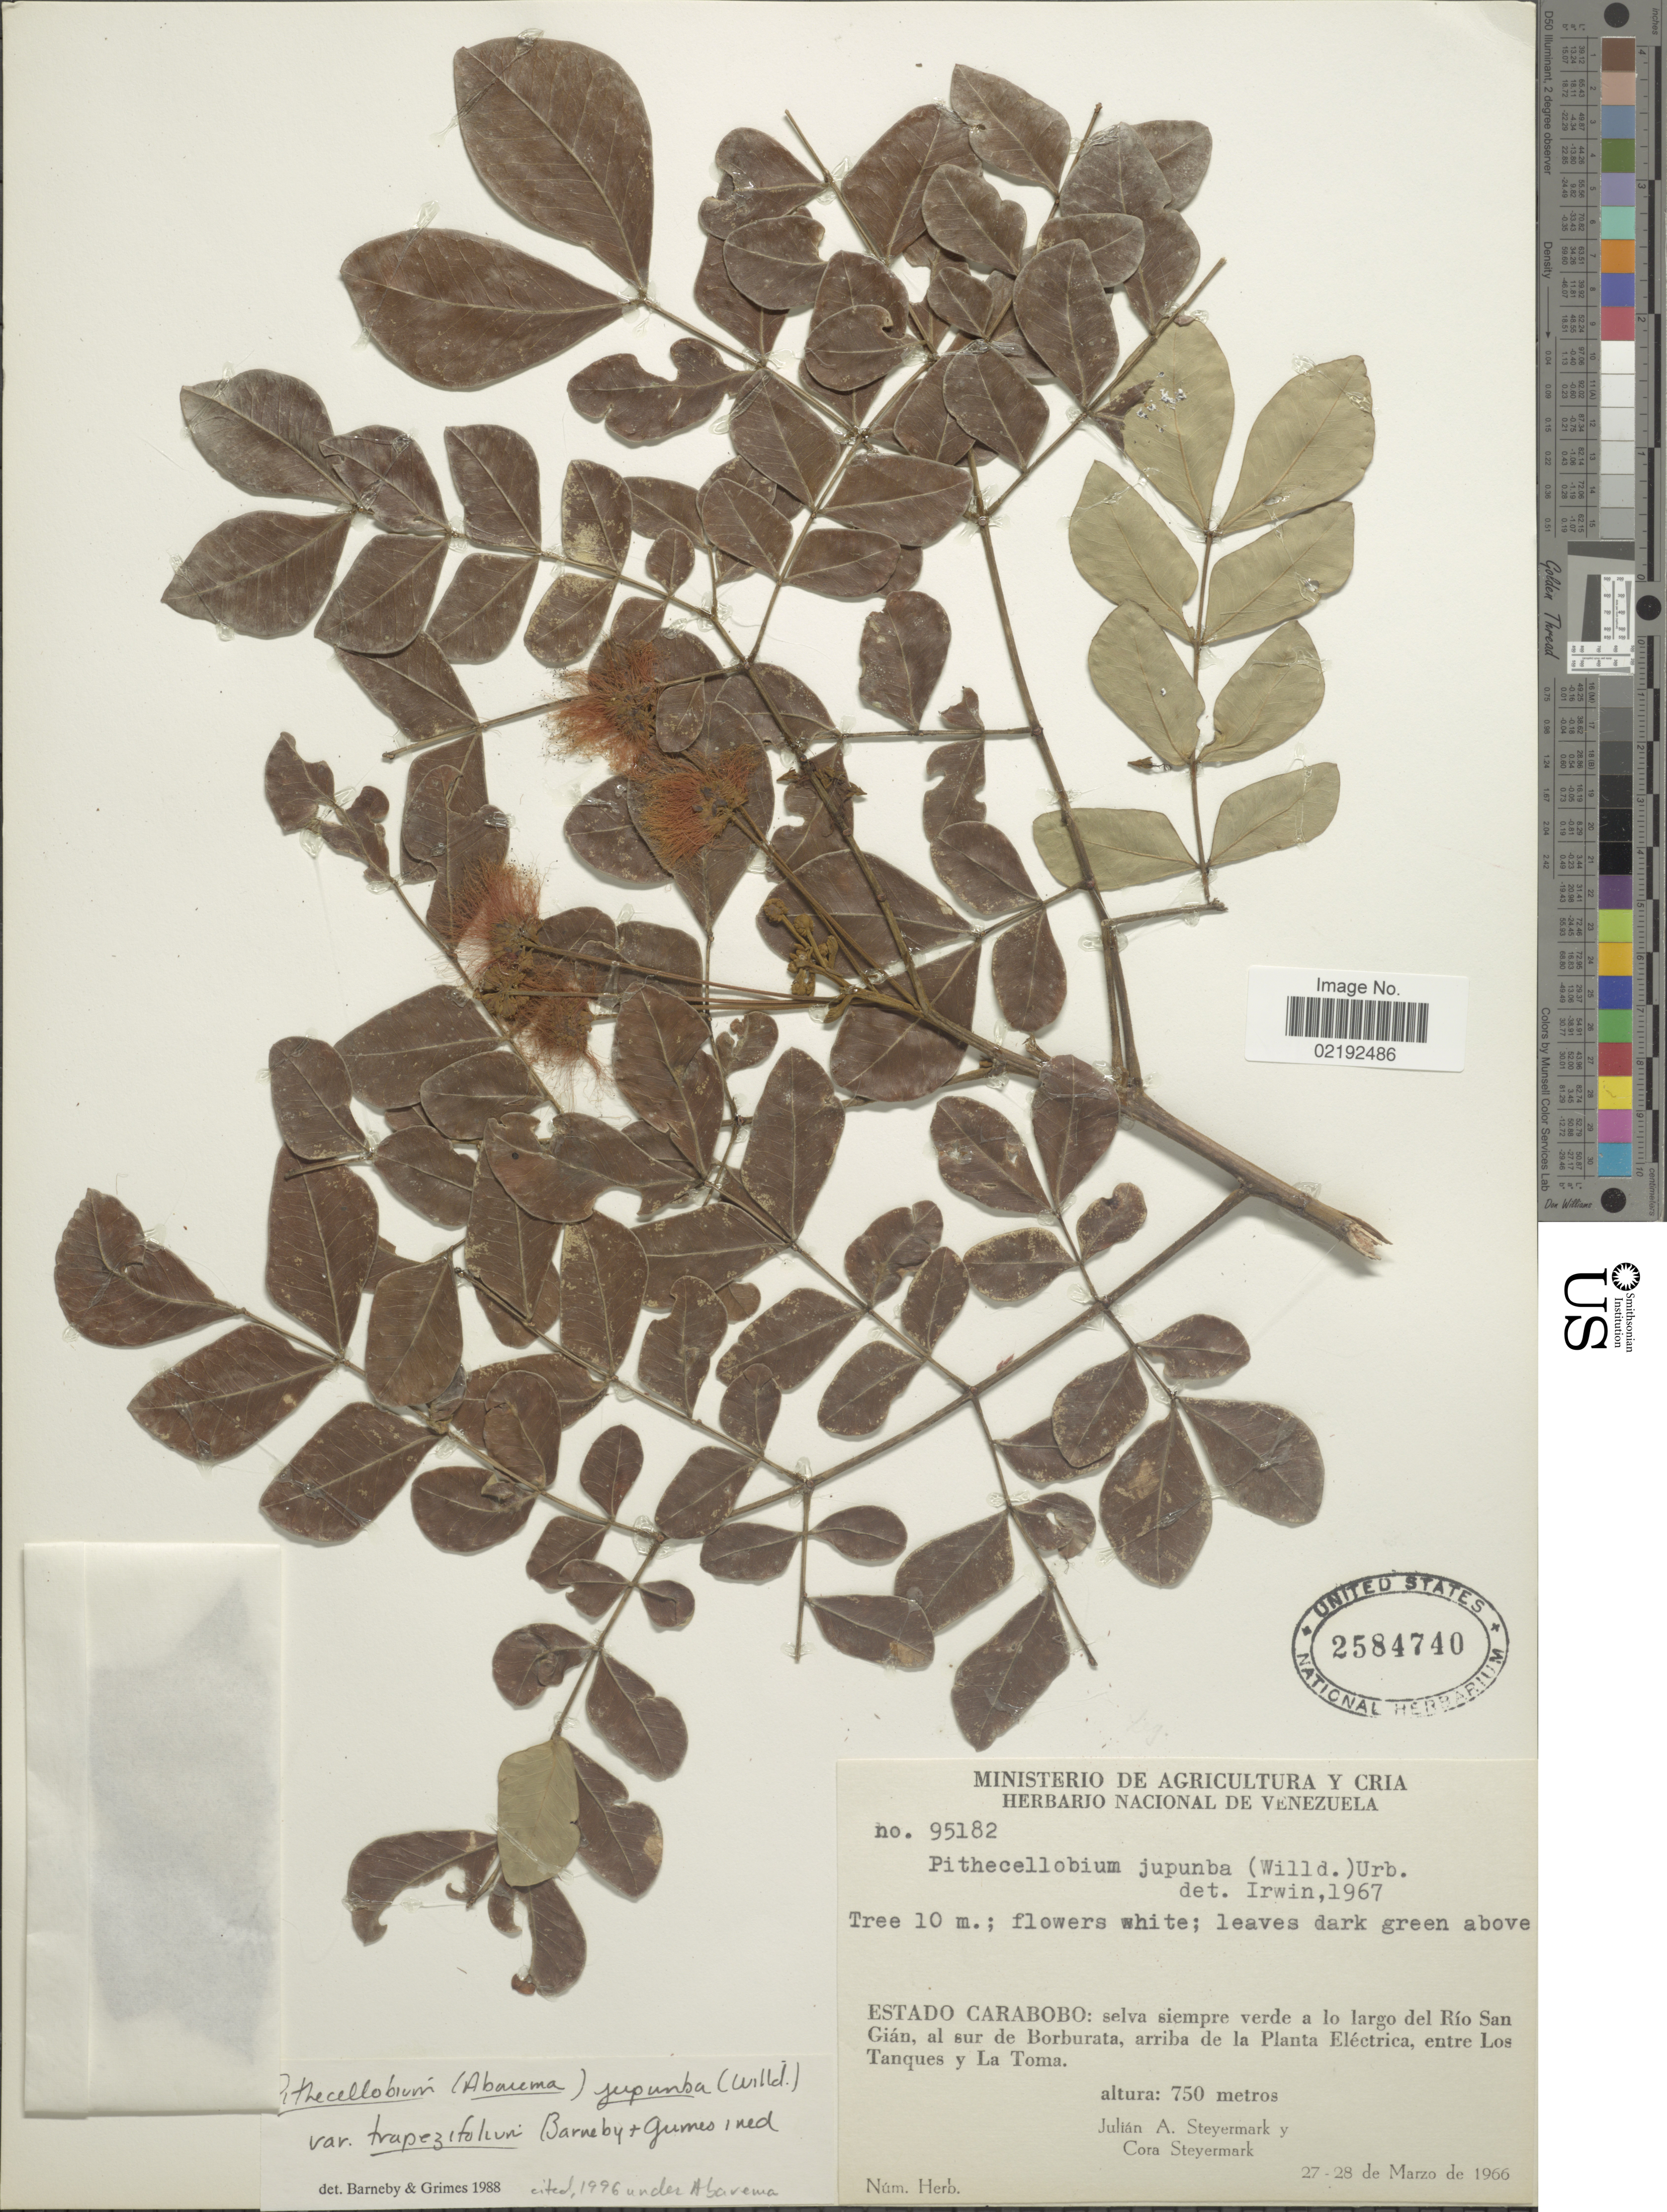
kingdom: Plantae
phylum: Tracheophyta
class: Magnoliopsida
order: Fabales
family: Fabaceae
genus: Jupunba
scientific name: Jupunba trapezifolia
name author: (Vahl) Moldenke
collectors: J. Steyermark & C. Steyermark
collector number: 95182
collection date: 1966-03-27/1966-03-28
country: Venezuela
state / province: Carabobo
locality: Selva siempre verde a lo largo del Rio San Gian, al sur de Borburata, arriba de la Planta Eectrica, entre Los Tanques y La Toma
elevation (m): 750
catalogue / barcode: US 2584740